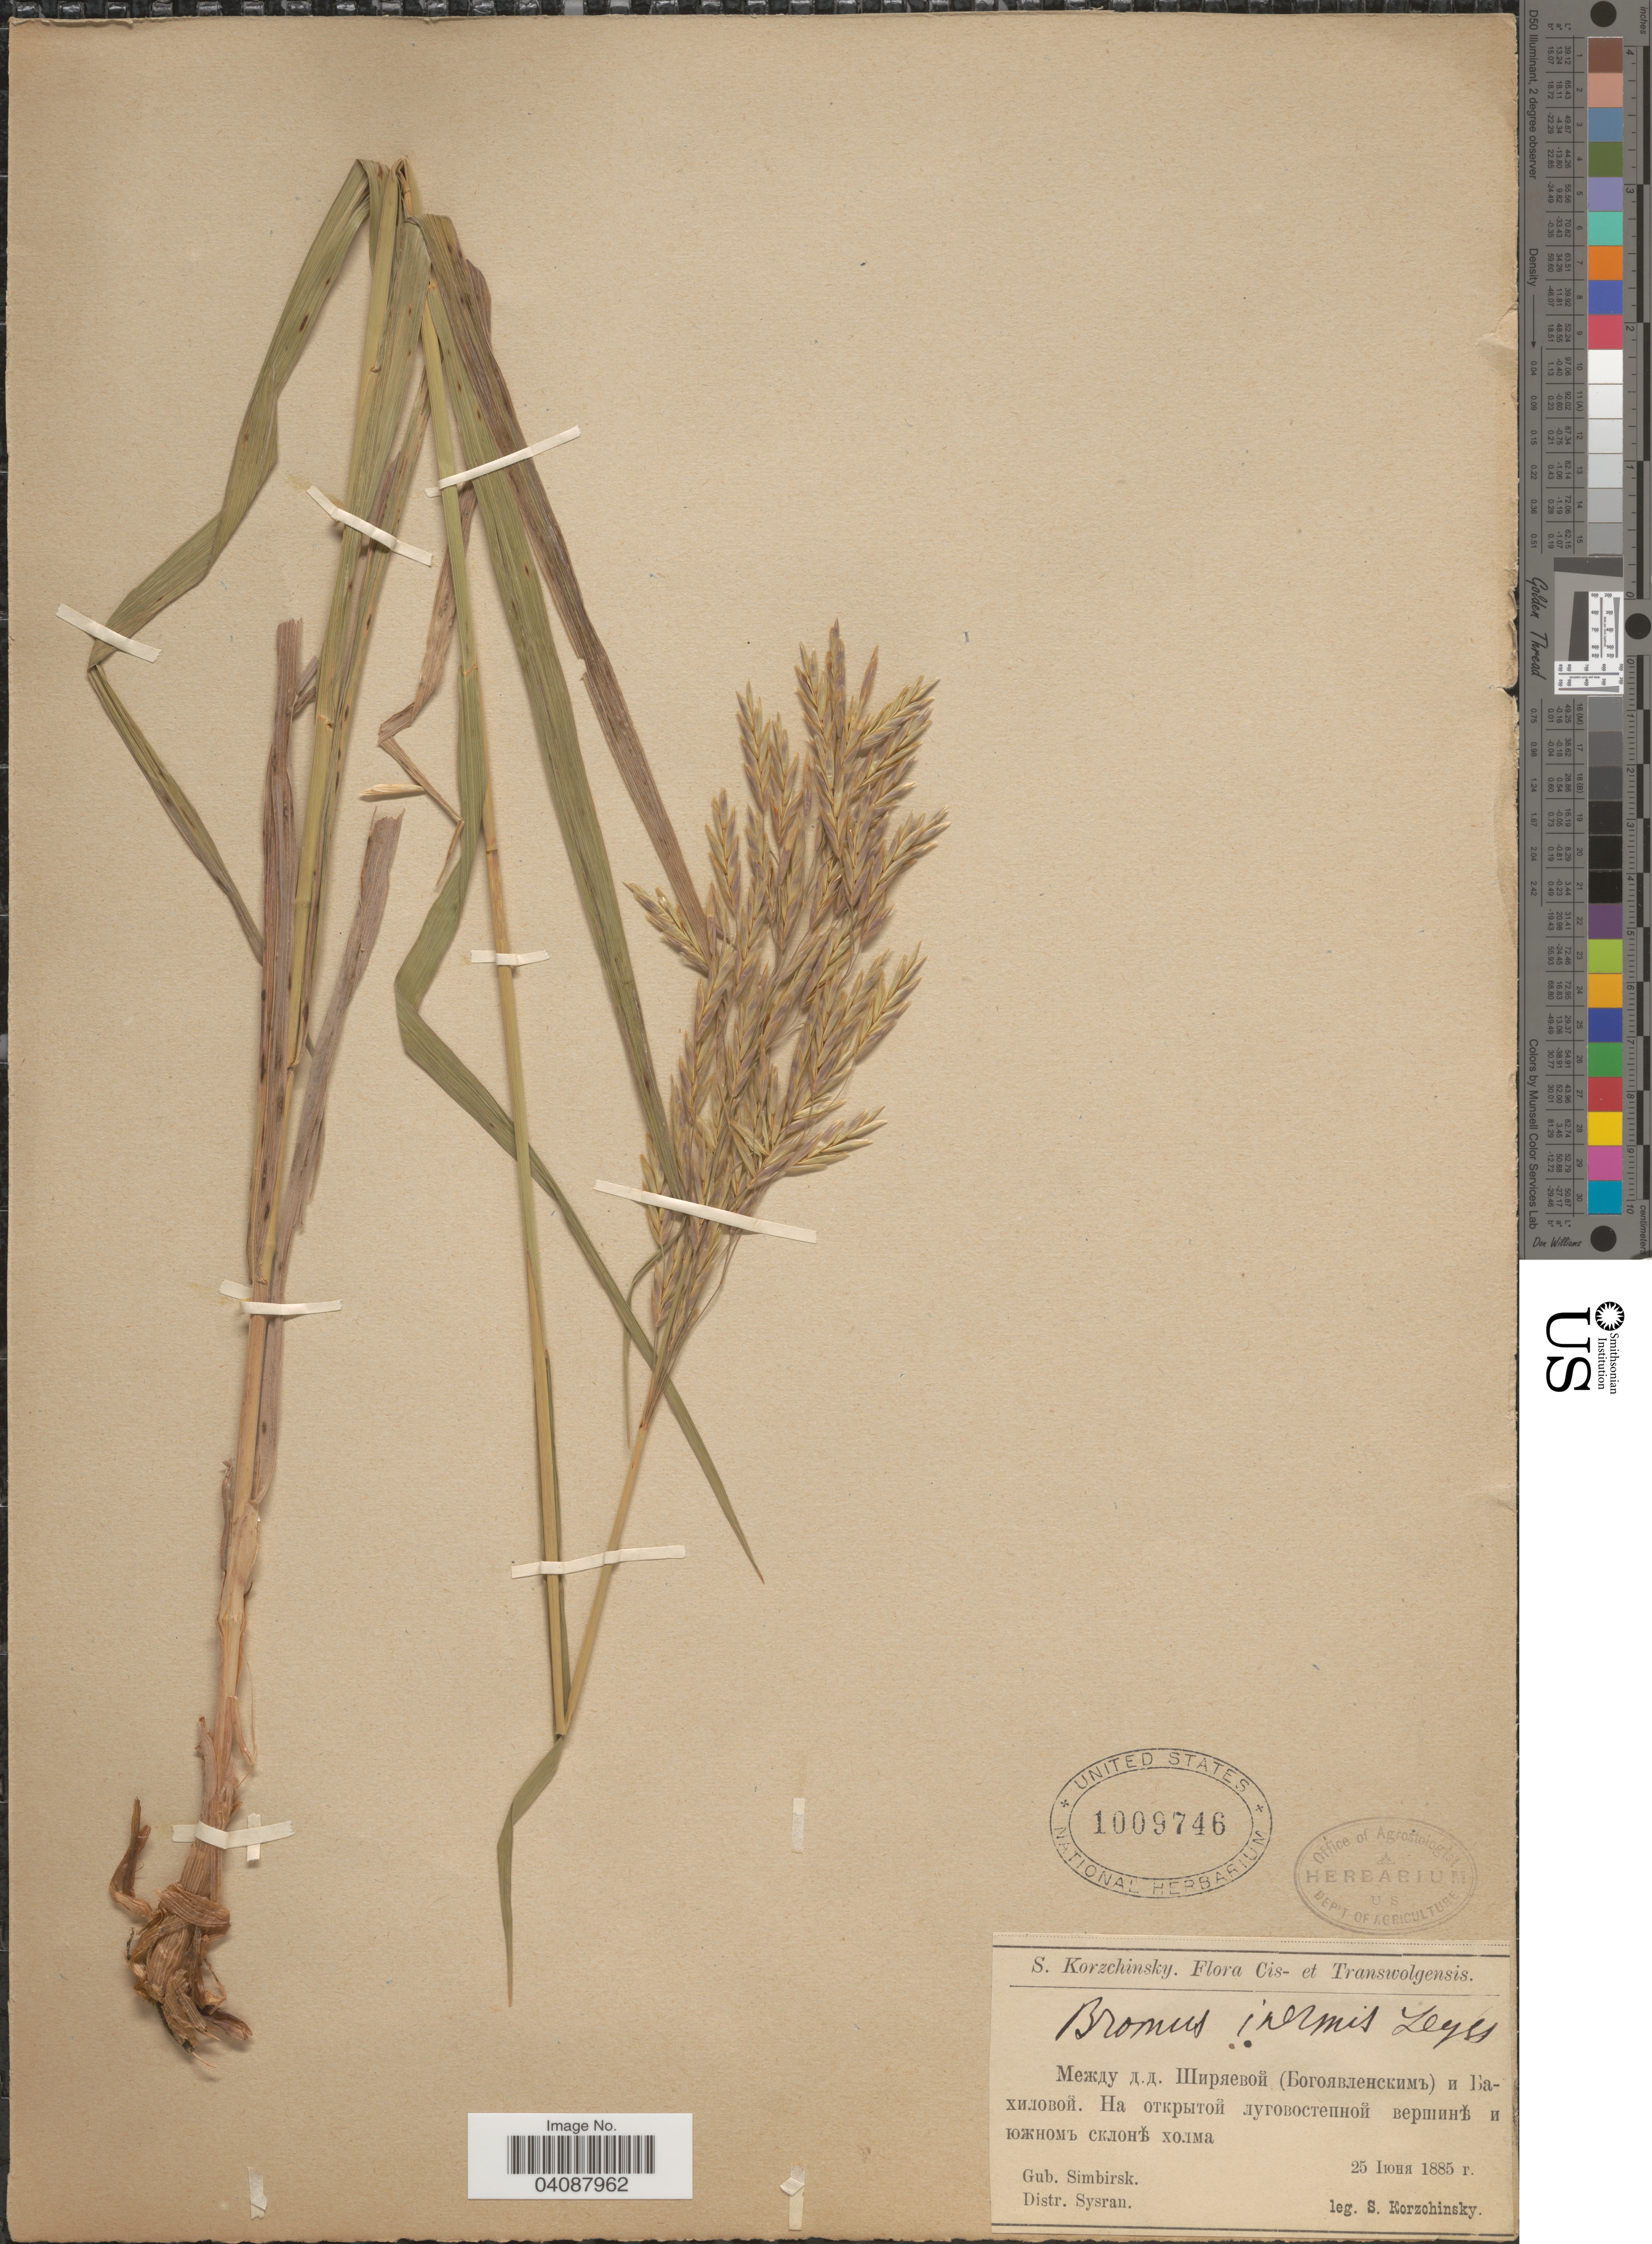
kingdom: Plantae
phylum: Tracheophyta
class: Liliopsida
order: Poales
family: Poaceae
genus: Bromus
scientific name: Bromus inermis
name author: Leyss.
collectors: S. Korzchinsky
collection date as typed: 25 X 1885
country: Russian Federation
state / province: Ulyanovsk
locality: Cis- et Transwolgensis. X. Gub. Simbirsk. Distr. Sysran.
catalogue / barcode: US 1009746